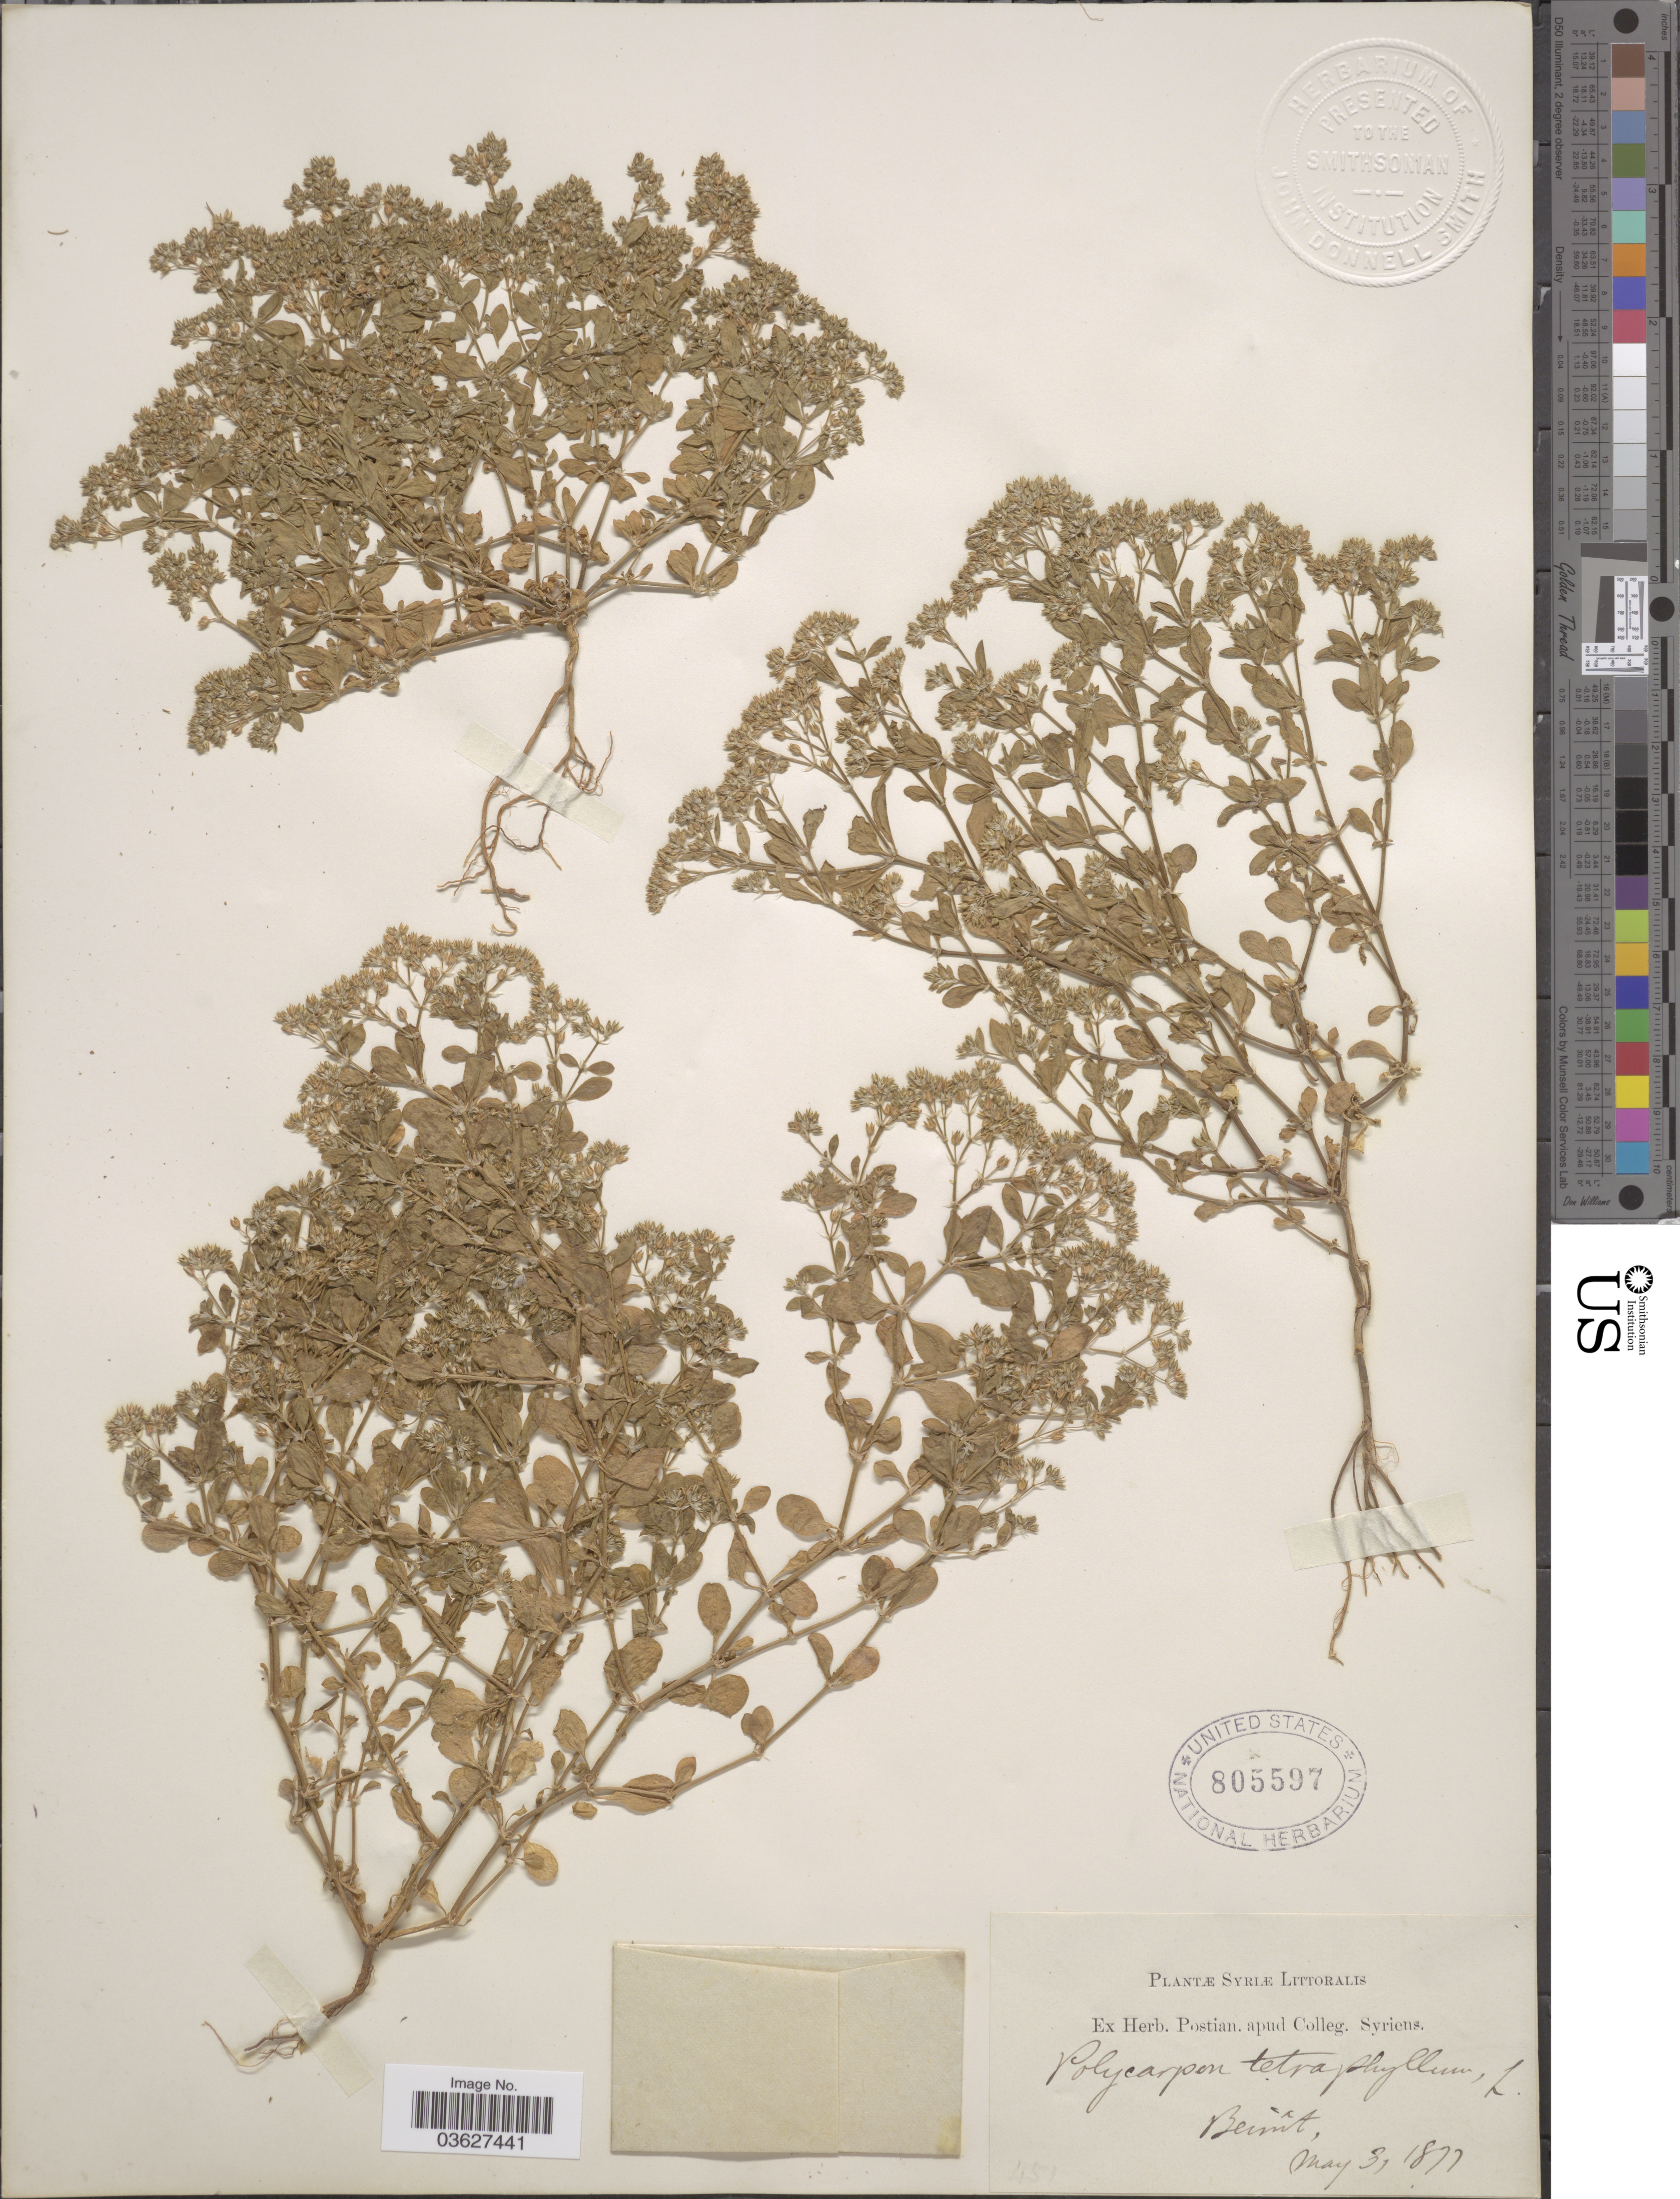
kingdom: Plantae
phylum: Tracheophyta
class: Magnoliopsida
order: Caryophyllales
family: Caryophyllaceae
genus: Polycarpon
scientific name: Polycarpon tetraphyllum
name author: (L.) L.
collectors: ex herb. Postian. apud Colleg. Syriens. Protest. USE "Fannie P. A. Shepard" (10308853) AS PRIMARY COLLECTOR INSTEAD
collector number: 451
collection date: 1877-05-03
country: Lebanon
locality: Syriæ Littoralis. Beirut.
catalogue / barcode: US 805597